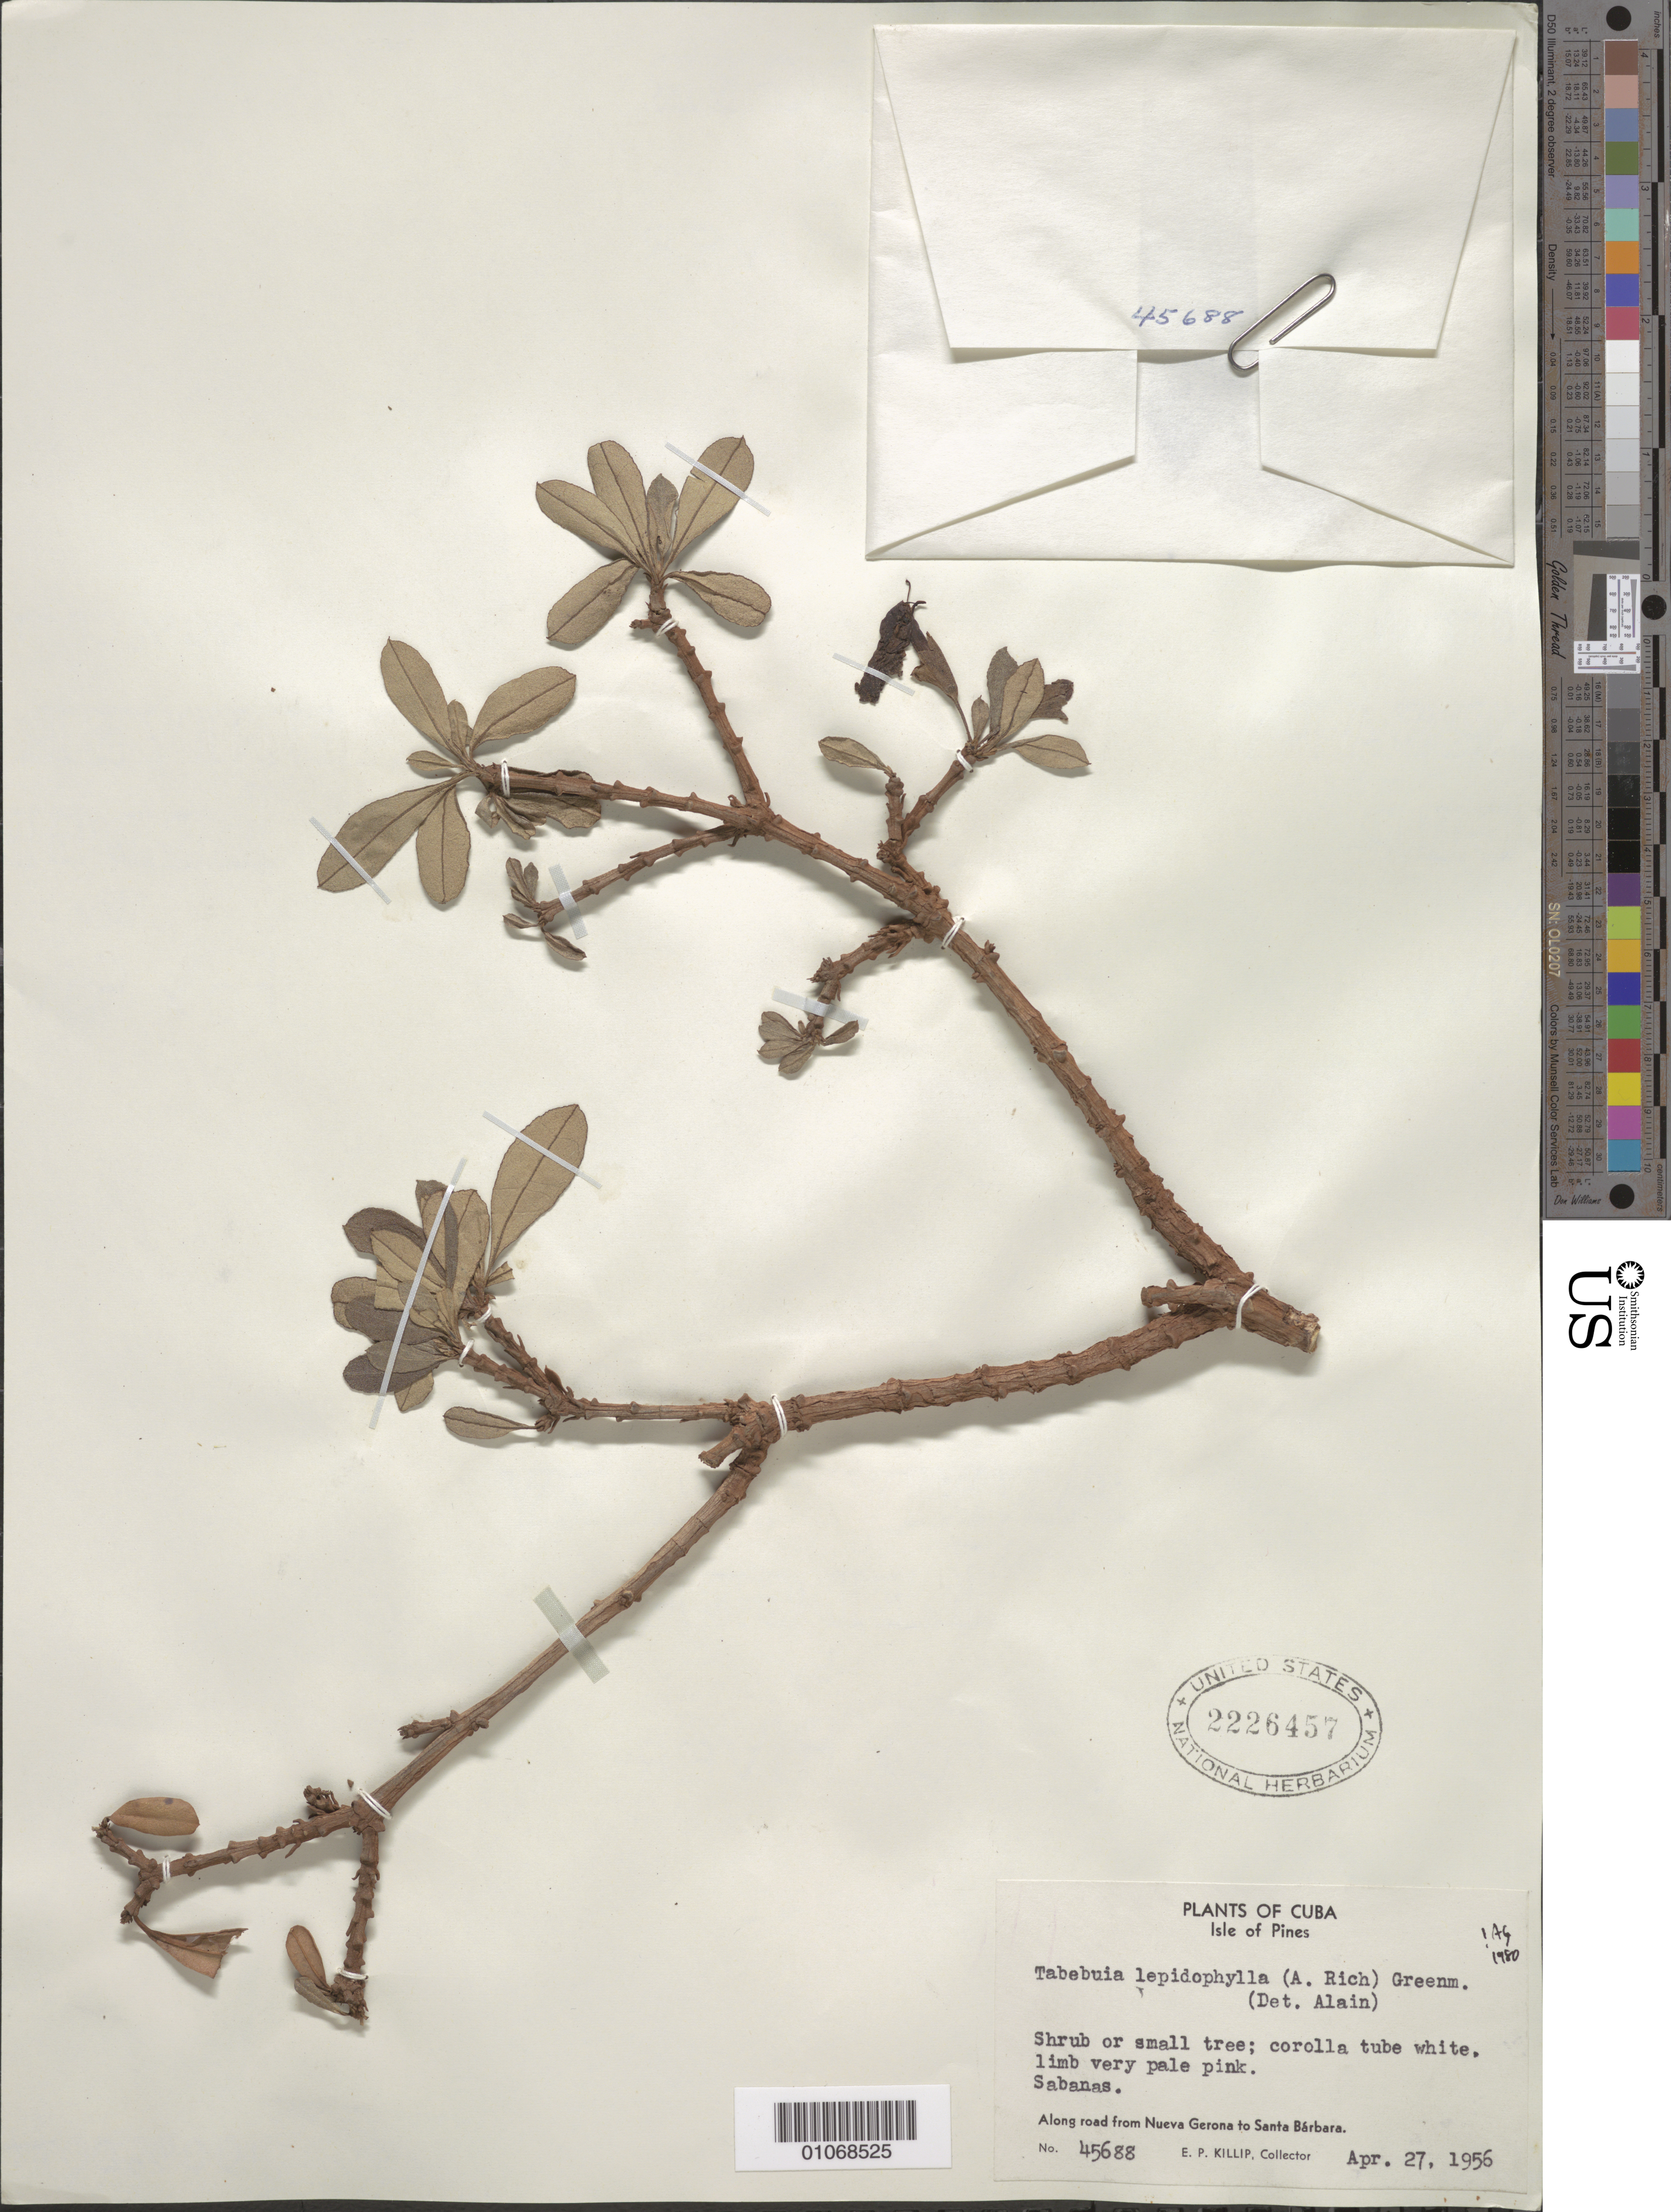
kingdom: Plantae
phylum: Tracheophyta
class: Magnoliopsida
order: Lamiales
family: Bignoniaceae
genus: Tabebuia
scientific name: Tabebuia lepidophylla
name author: (A. Rich.) Greenm.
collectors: E. P. Killip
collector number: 45688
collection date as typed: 27 Apr 1956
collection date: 1956-04-27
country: Cuba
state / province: Isla de La Juventud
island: Isla de la Juventud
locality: Isle of Pines, Along road from Nueva Gerona to Santa Barbara Savannas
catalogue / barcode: US 2226457